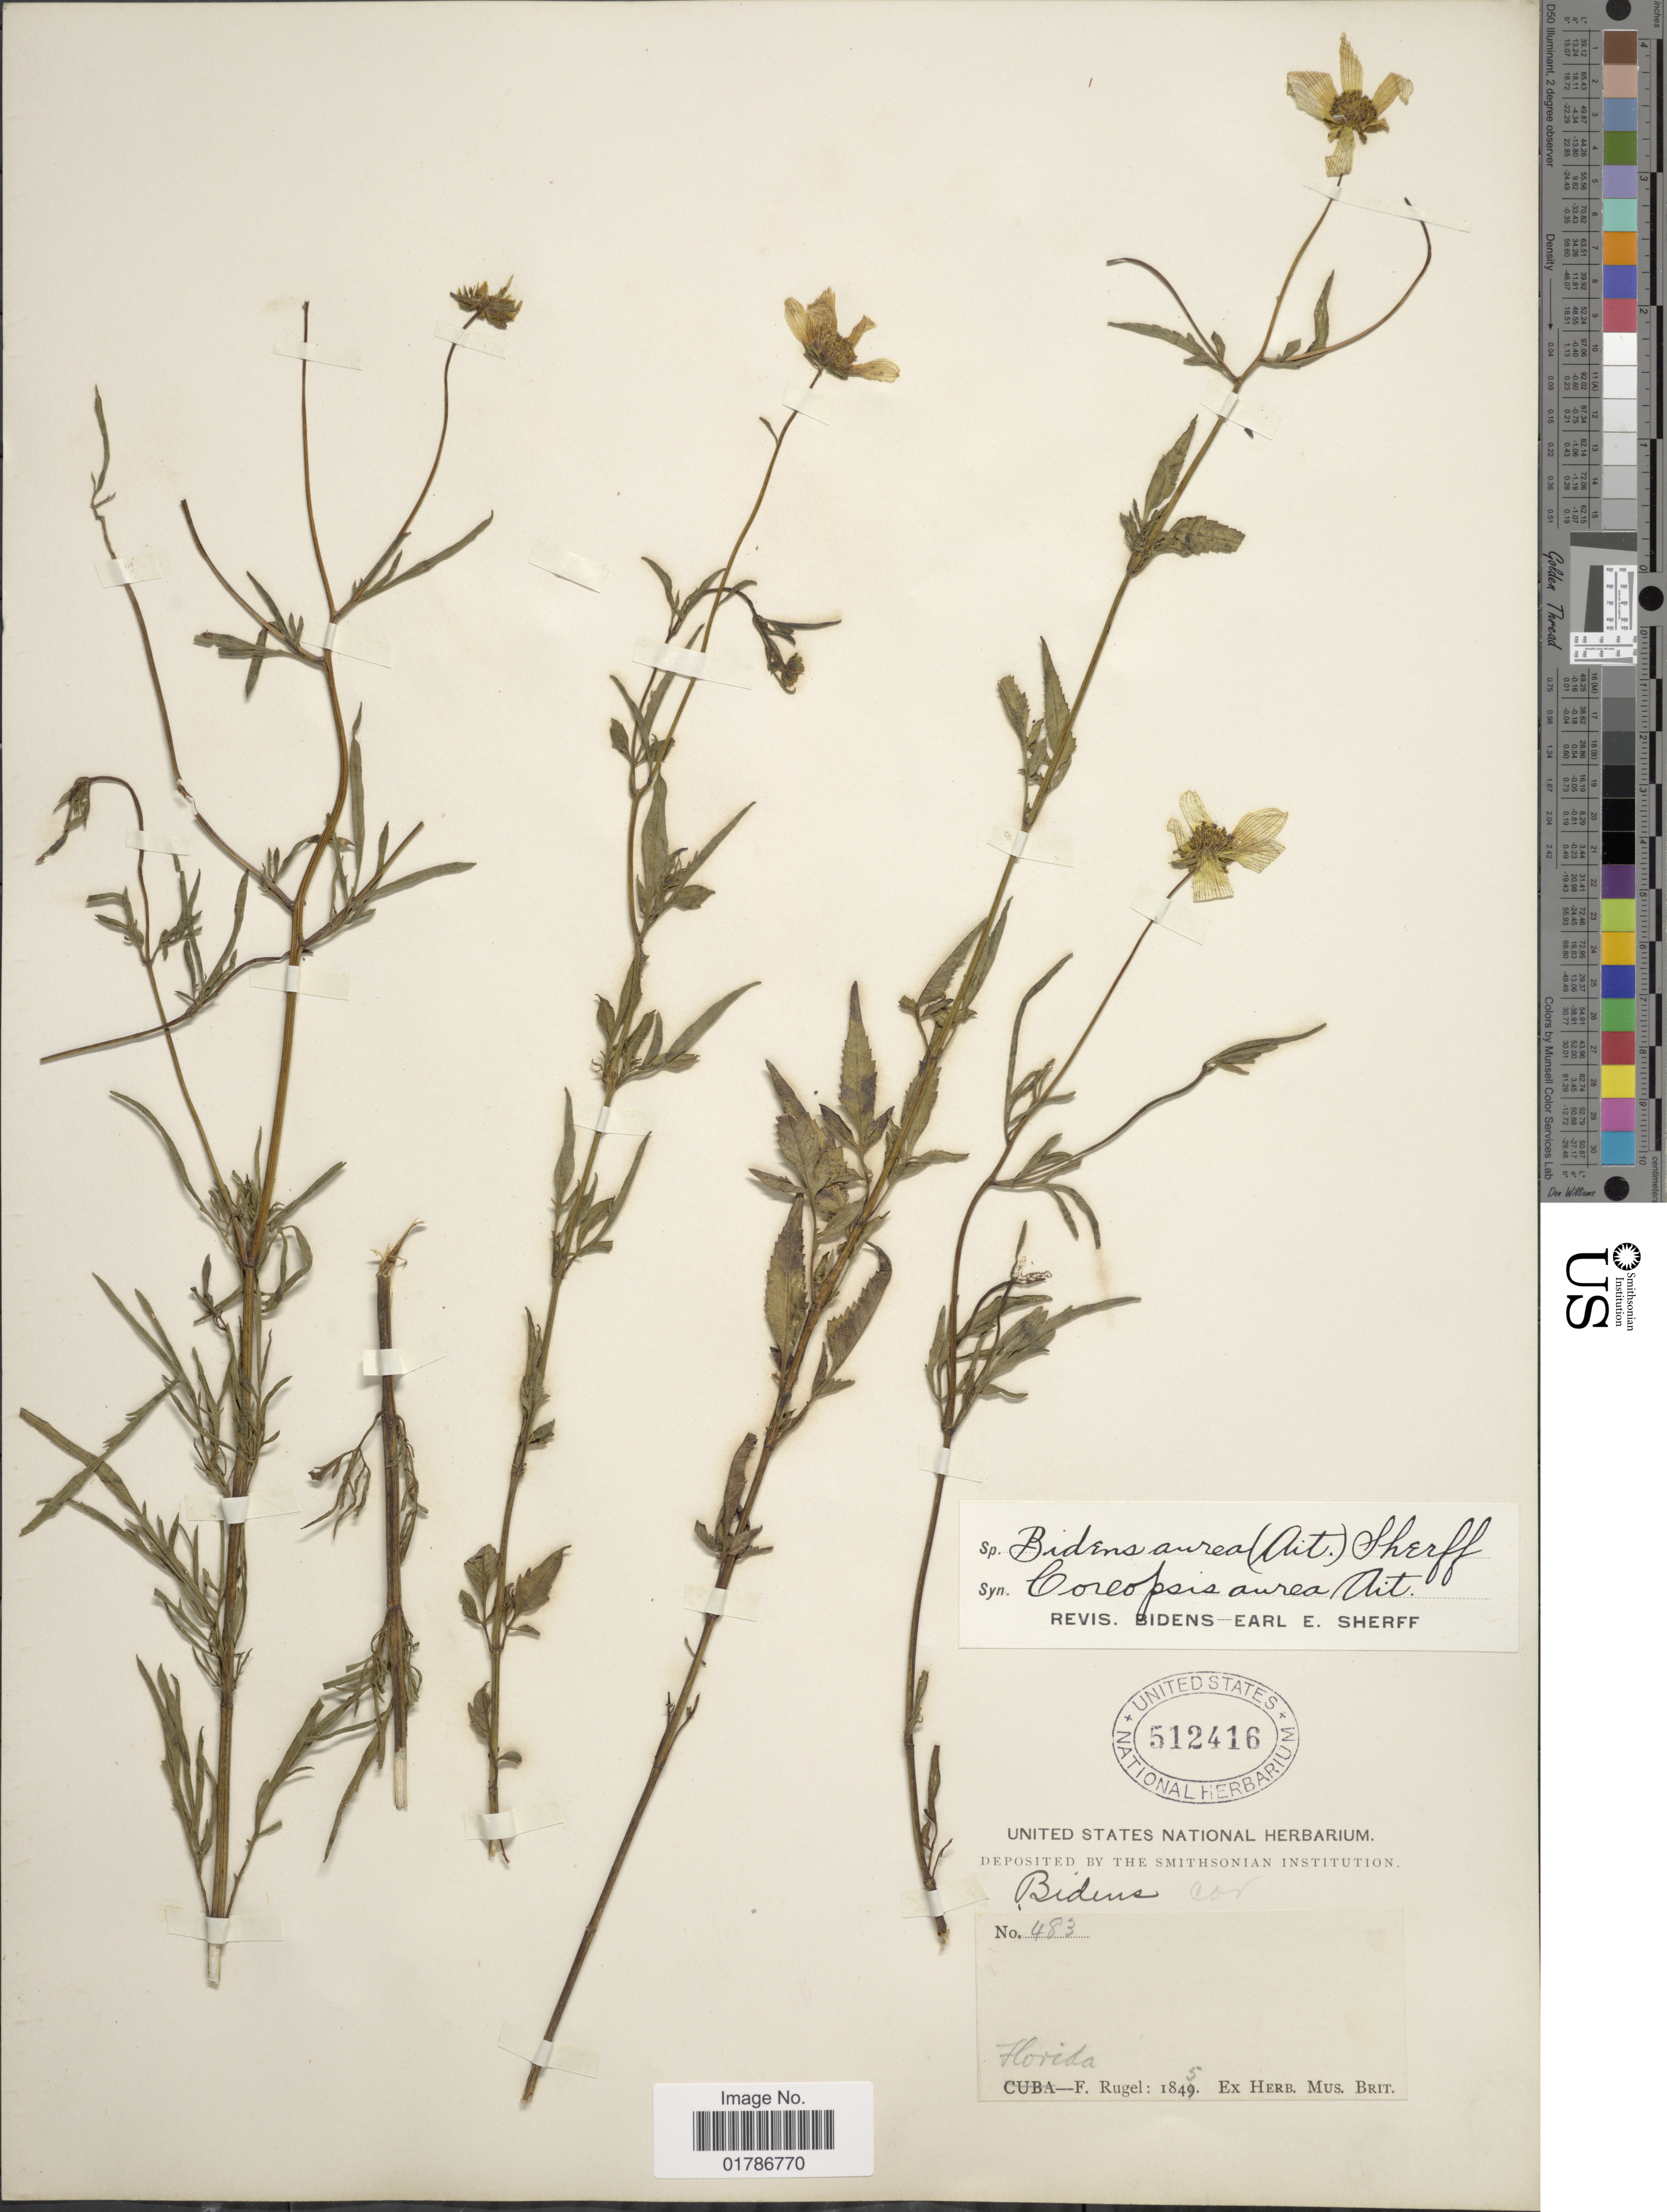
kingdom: Plantae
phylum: Tracheophyta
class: Magnoliopsida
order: Asterales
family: Asteraceae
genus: Bidens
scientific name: Bidens mitis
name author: (Michx.) Sherff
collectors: F. Rugel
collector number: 483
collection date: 1845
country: United States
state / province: Florida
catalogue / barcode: US 512416